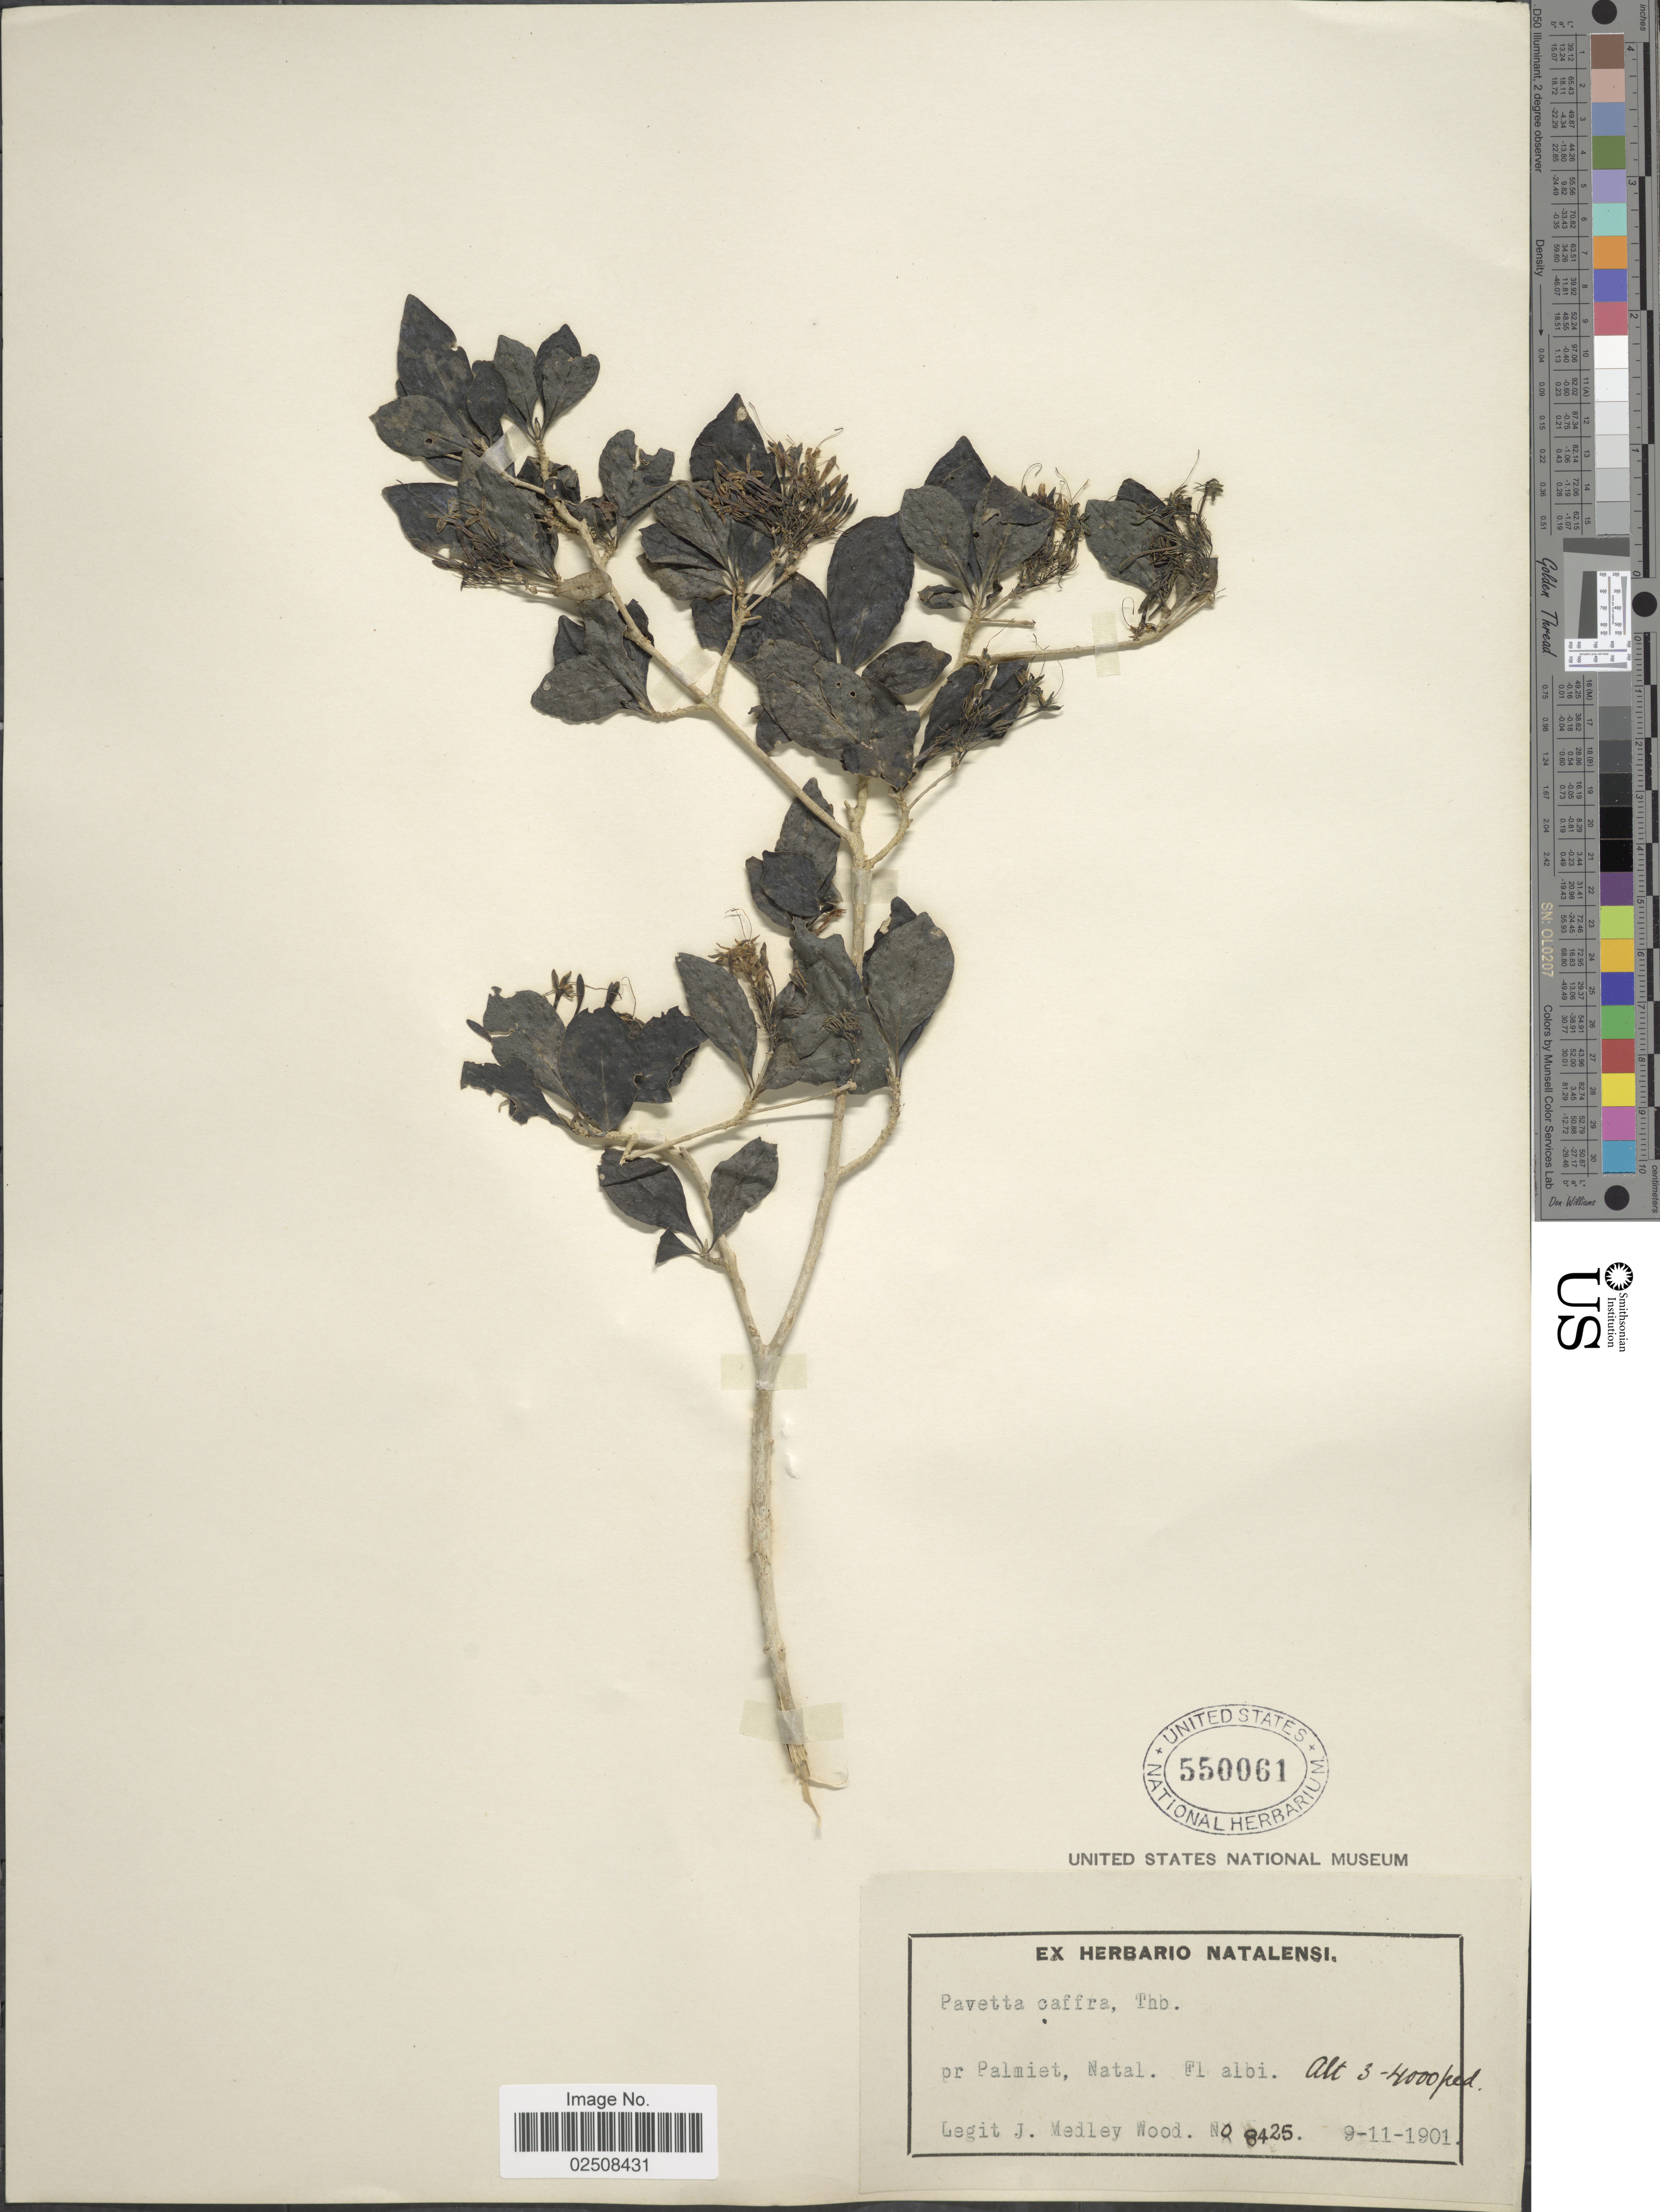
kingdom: Plantae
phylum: Tracheophyta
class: Magnoliopsida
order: Gentianales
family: Rubiaceae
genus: Pavetta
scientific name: Pavetta caffra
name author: L. f.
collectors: J. Medley Wood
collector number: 8425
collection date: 1901-11-09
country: South Africa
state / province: KwaZulu-Natal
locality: Pr. Palmiet, Natal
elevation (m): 914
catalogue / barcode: US 550061